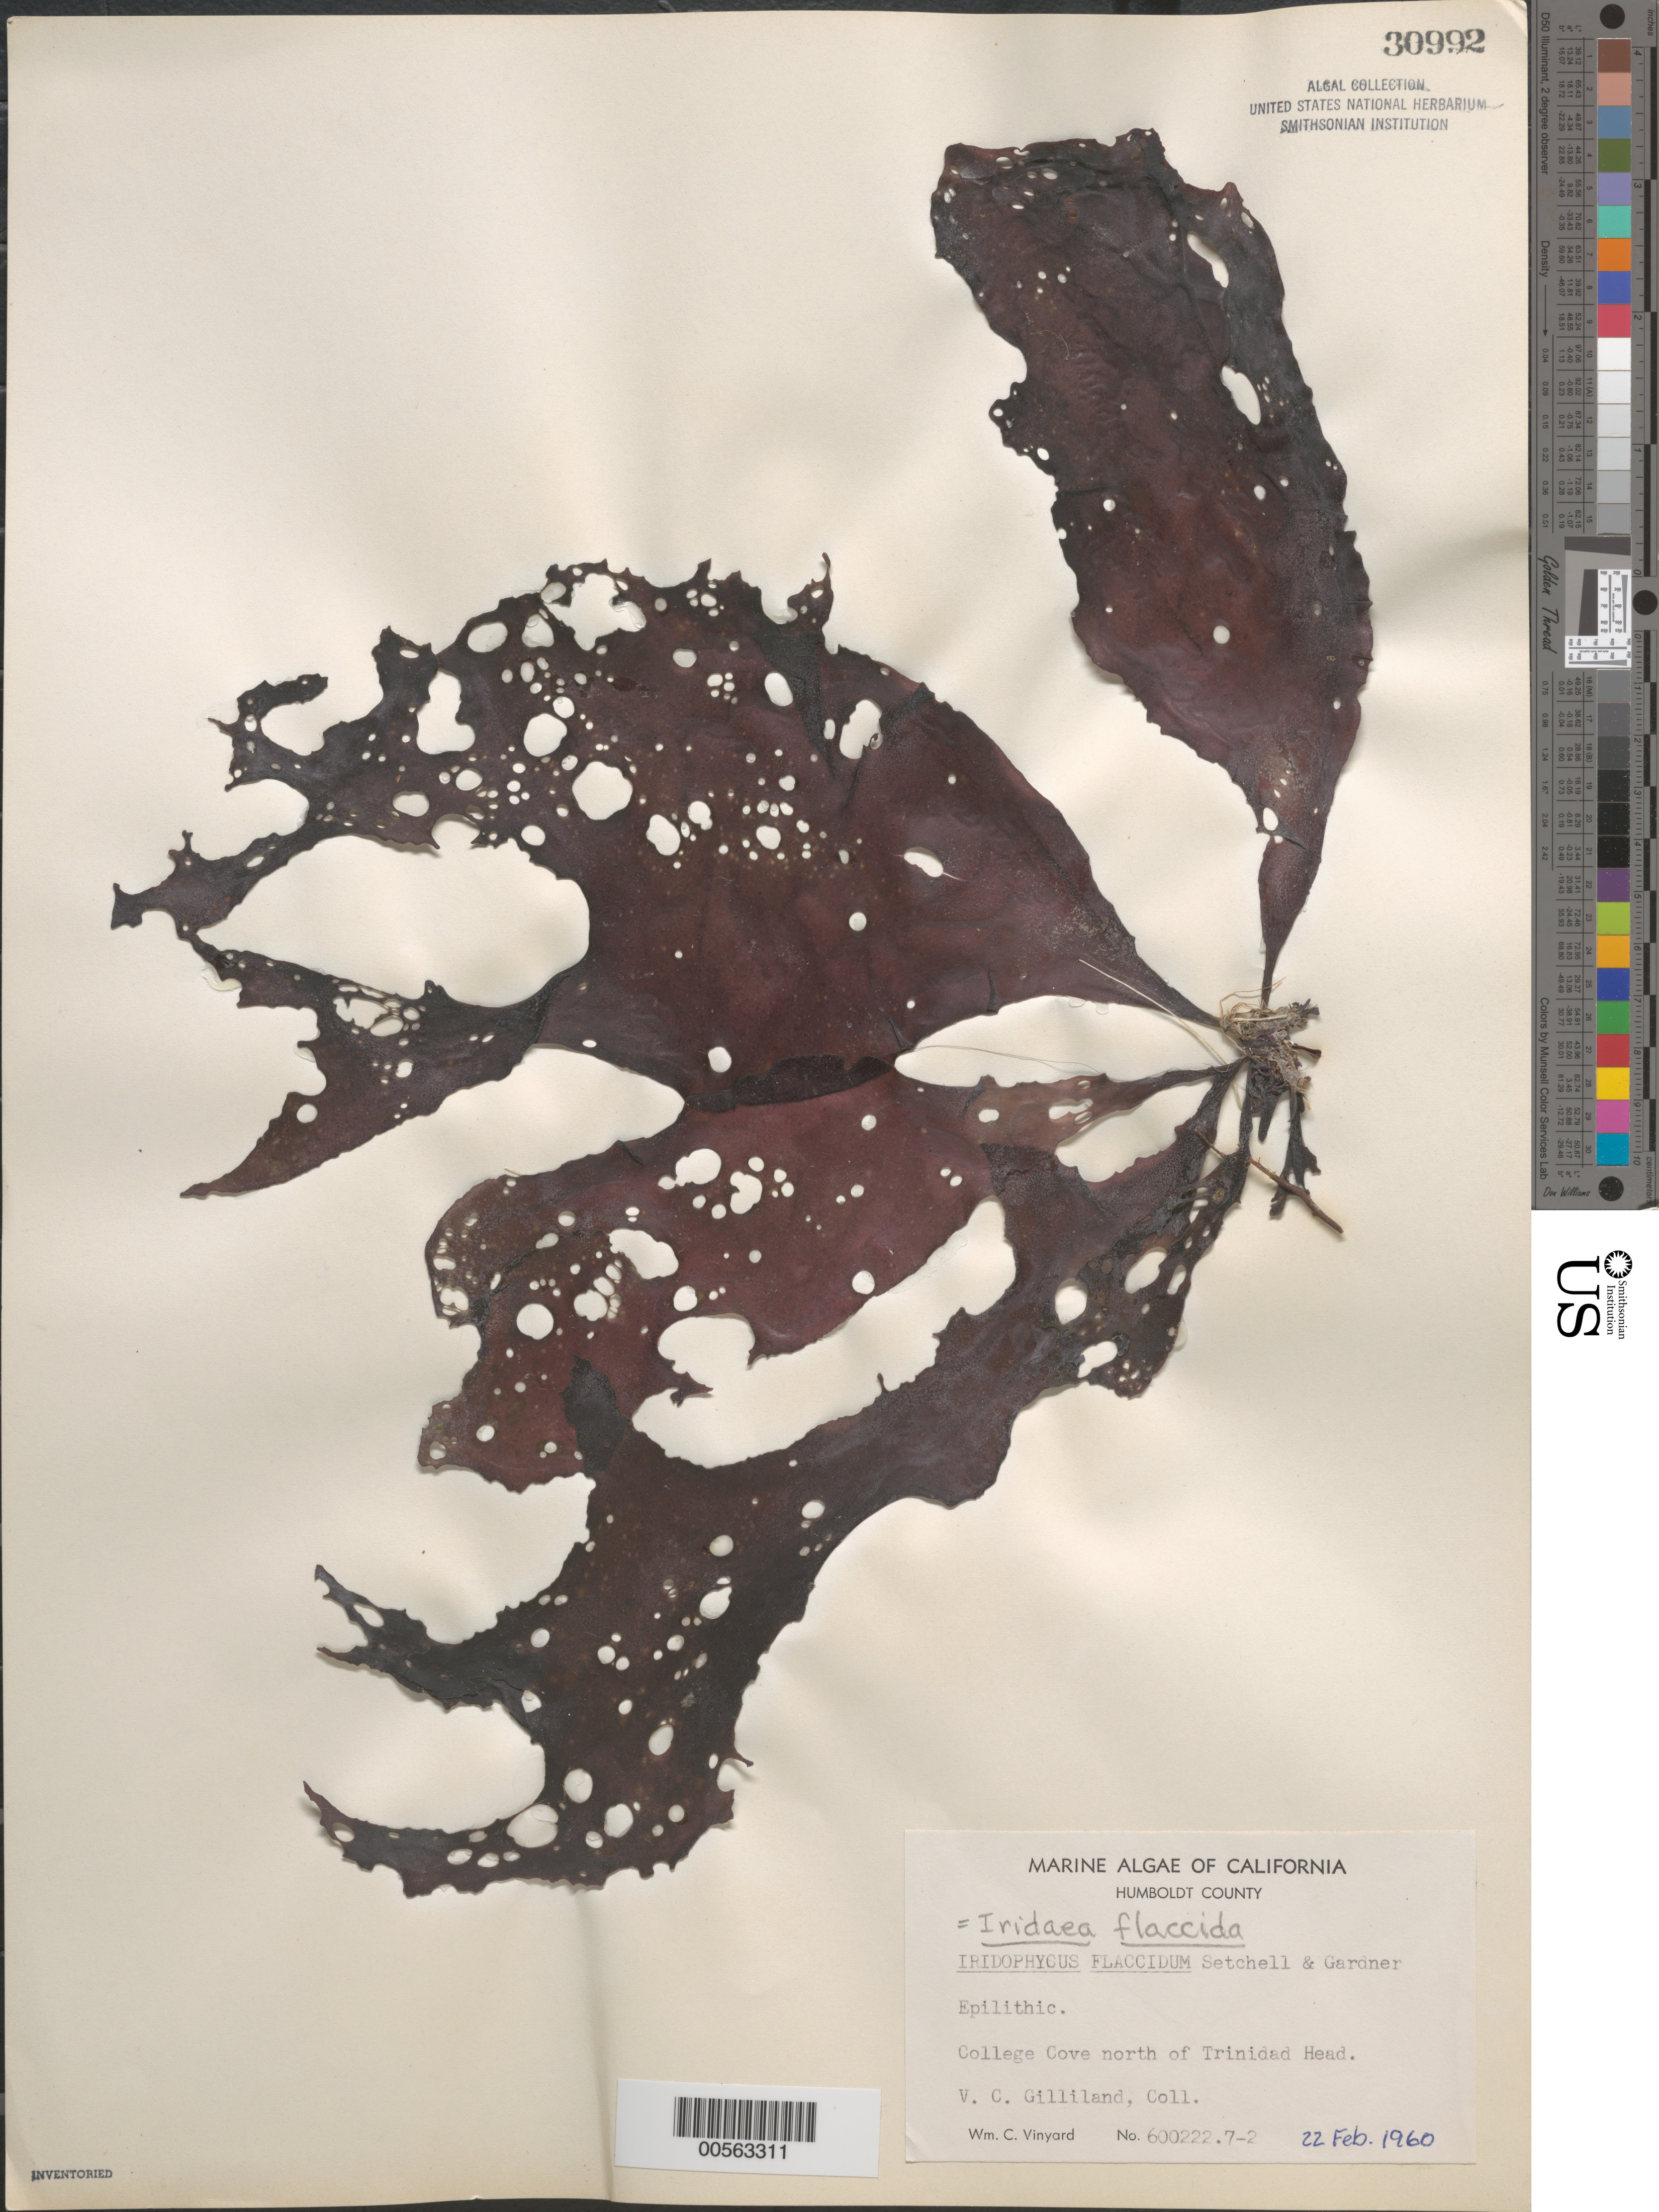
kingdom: Plantae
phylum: Rhodophyta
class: Florideophyceae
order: Gigartinales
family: Gigartinaceae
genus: Mazzaella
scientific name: Mazzaella flaccida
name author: (Setchell & N.L. Gardner) Fredericq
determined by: Algae name updating Project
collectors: V. Gilliland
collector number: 600222.7-2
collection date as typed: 22 Feb 1960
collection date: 1960-02-22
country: United States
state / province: California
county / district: Humboldt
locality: College Cove, north of Trinidad Head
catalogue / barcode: US 30992